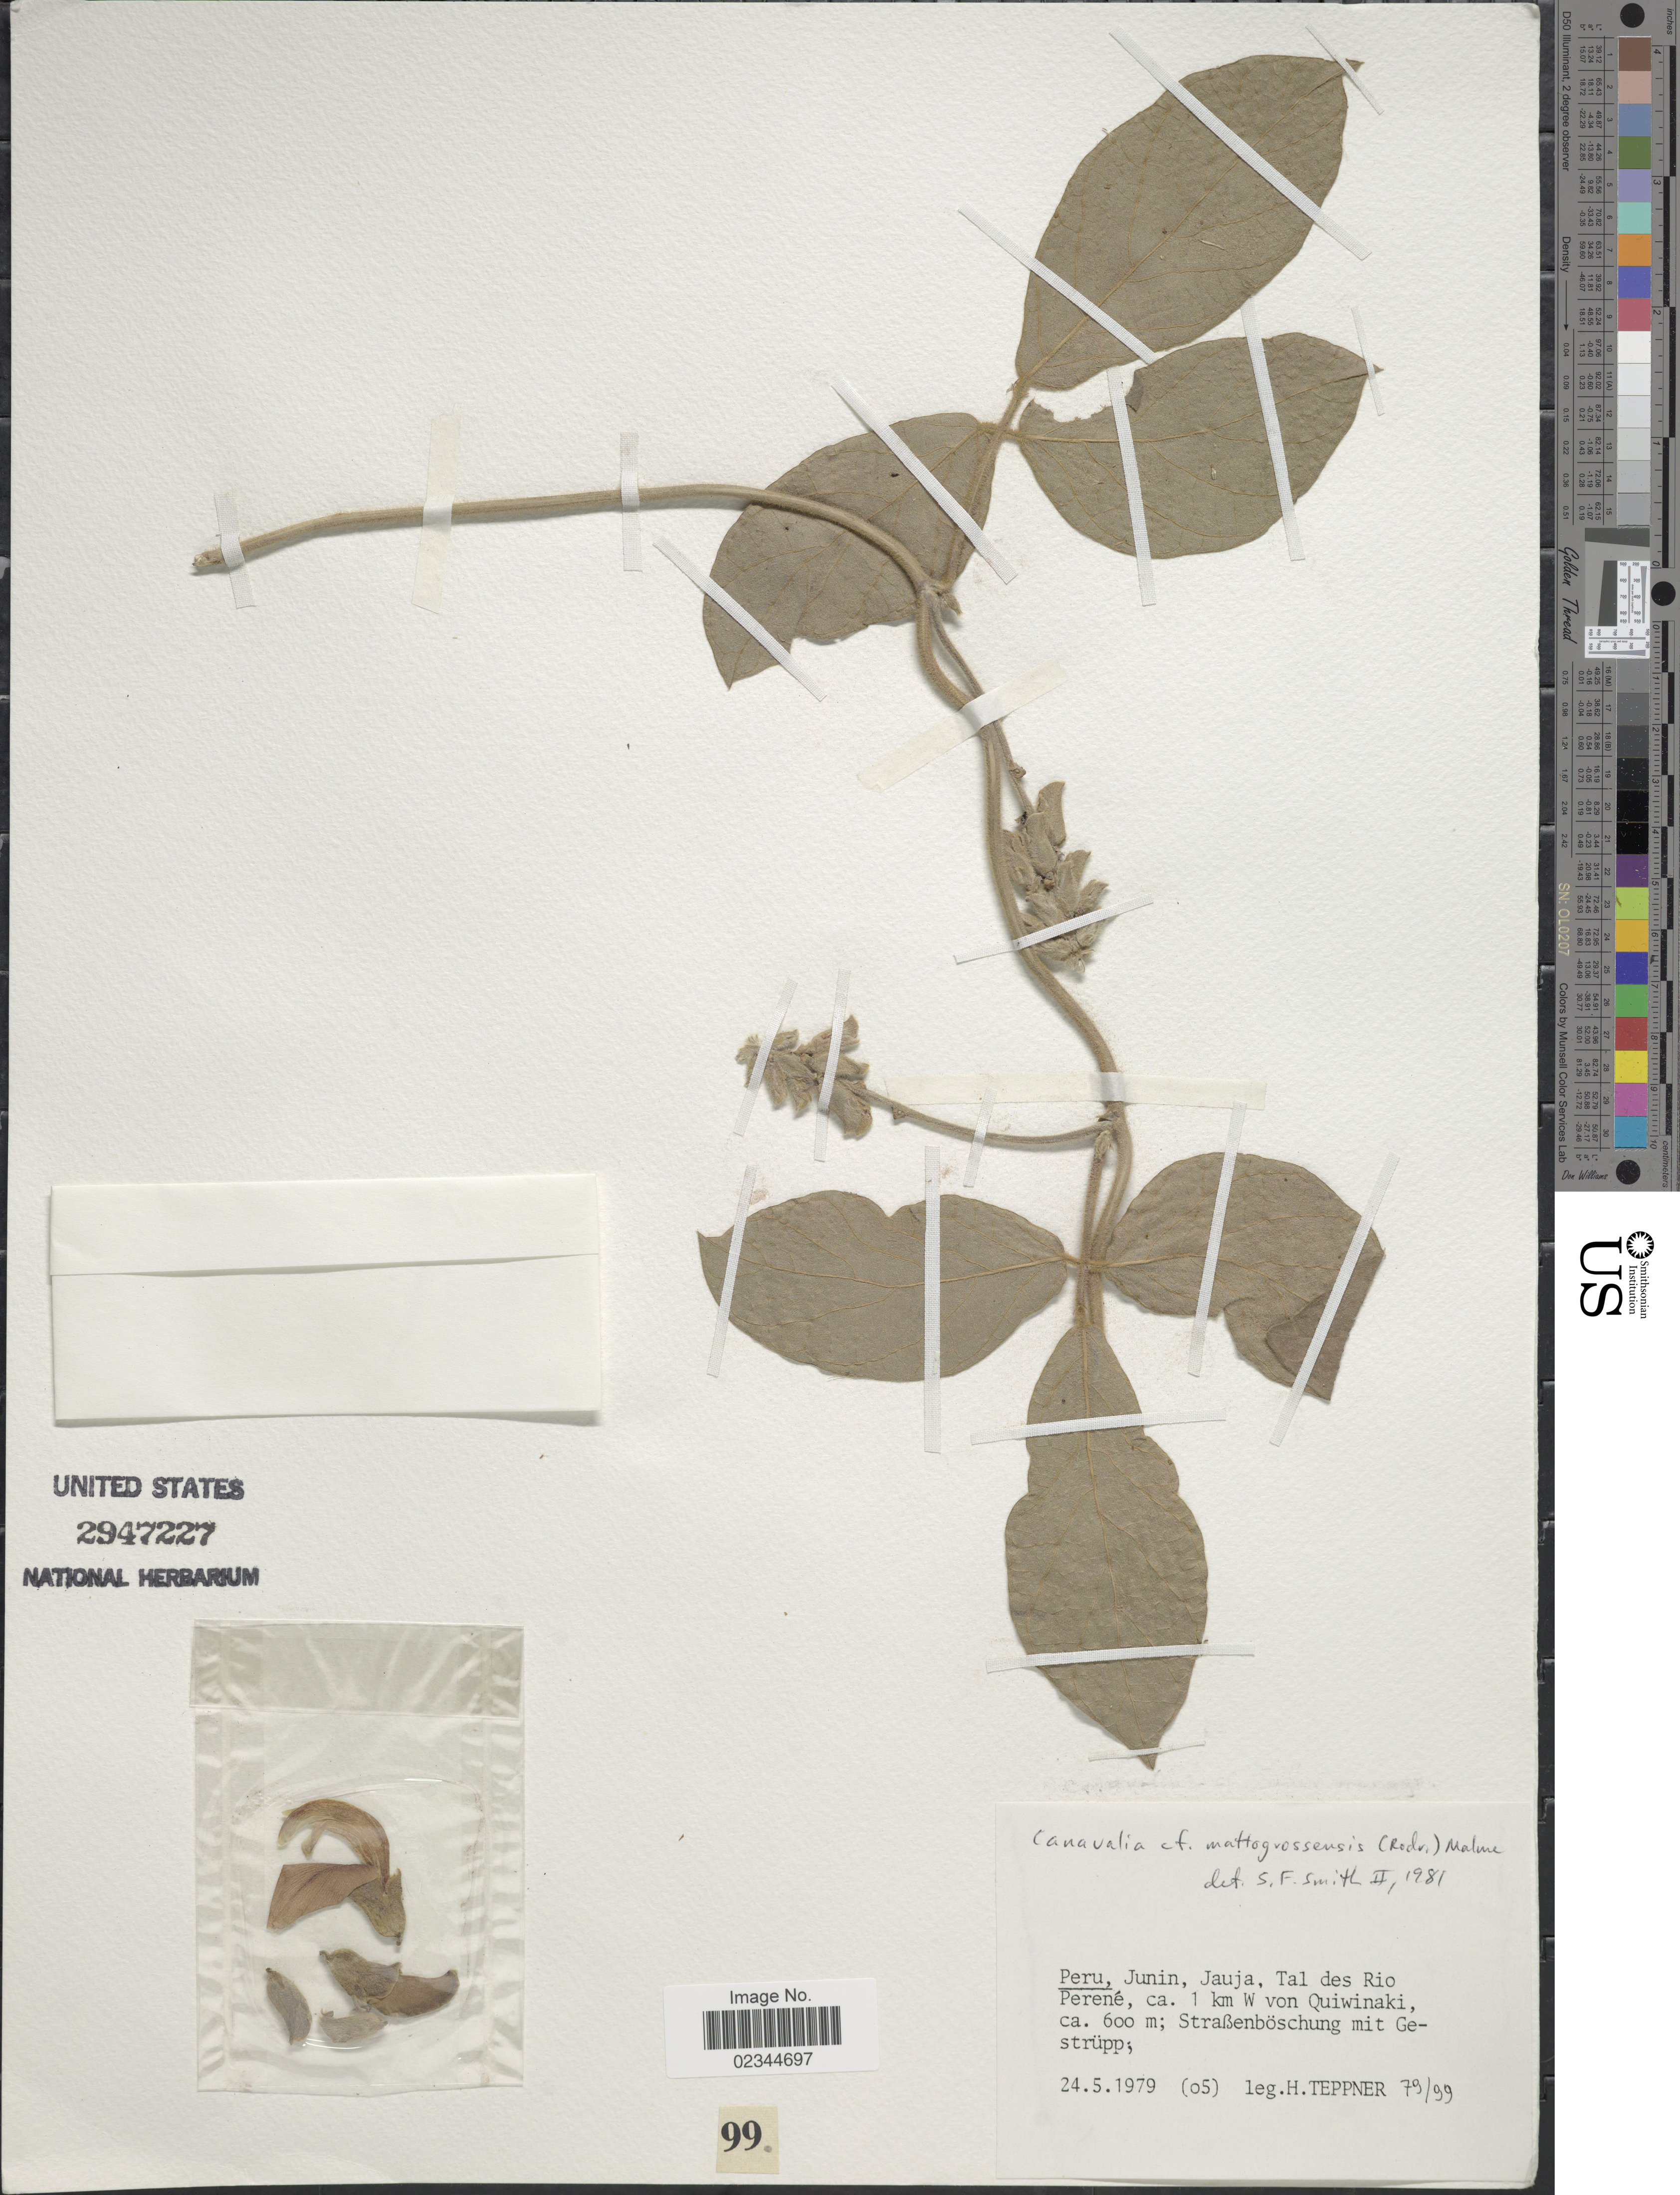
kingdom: Plantae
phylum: Tracheophyta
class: Magnoliopsida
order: Fabales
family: Fabaceae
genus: Canavalia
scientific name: Canavalia mattogrossensis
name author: (Barb. Rodr.) Malme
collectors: H. Teppner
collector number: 05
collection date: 1979-05-24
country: Peru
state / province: Junín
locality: Jauja, Tal des Rio Perene, ca. 1 km W von Quiwinaki.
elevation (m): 600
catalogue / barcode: US 2947227